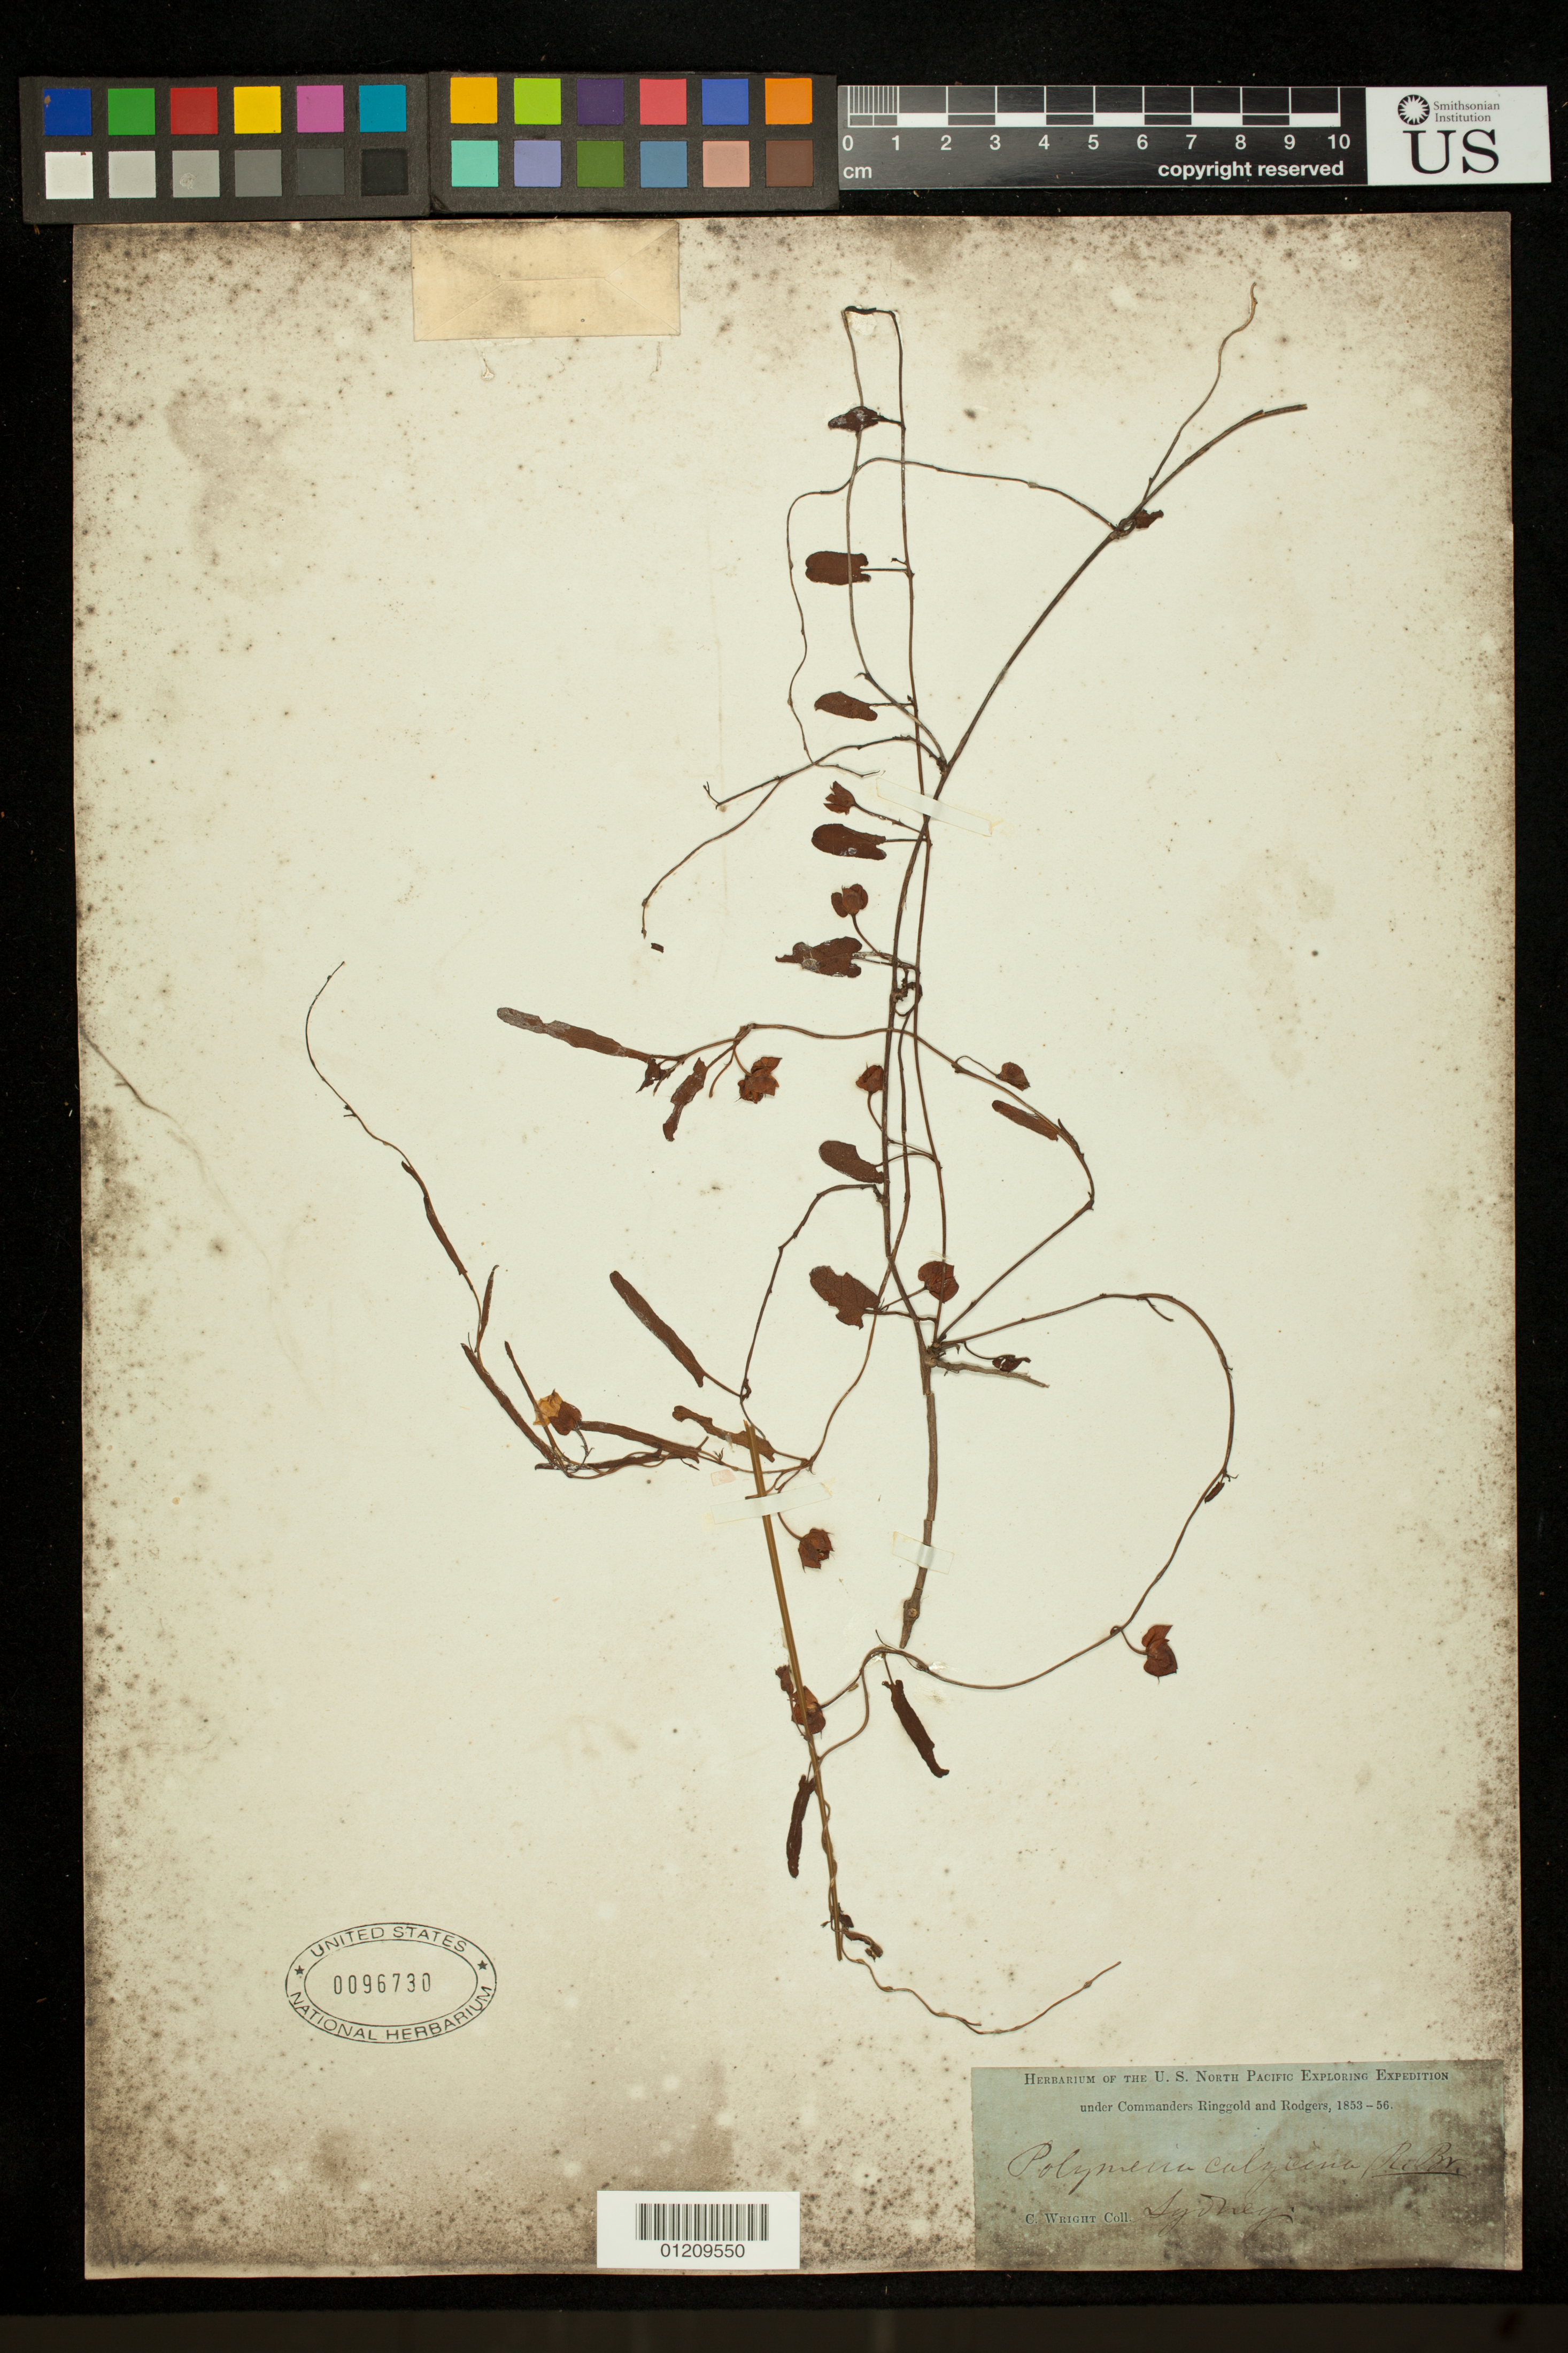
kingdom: Plantae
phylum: Tracheophyta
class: Magnoliopsida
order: Solanales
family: Convolvulaceae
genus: Polymeria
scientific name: Polymeria calycina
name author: R. Br.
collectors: C. Wright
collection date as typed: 1853 to -- -- 1856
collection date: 1853/1856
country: Australia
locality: Sydney.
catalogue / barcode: US 96730